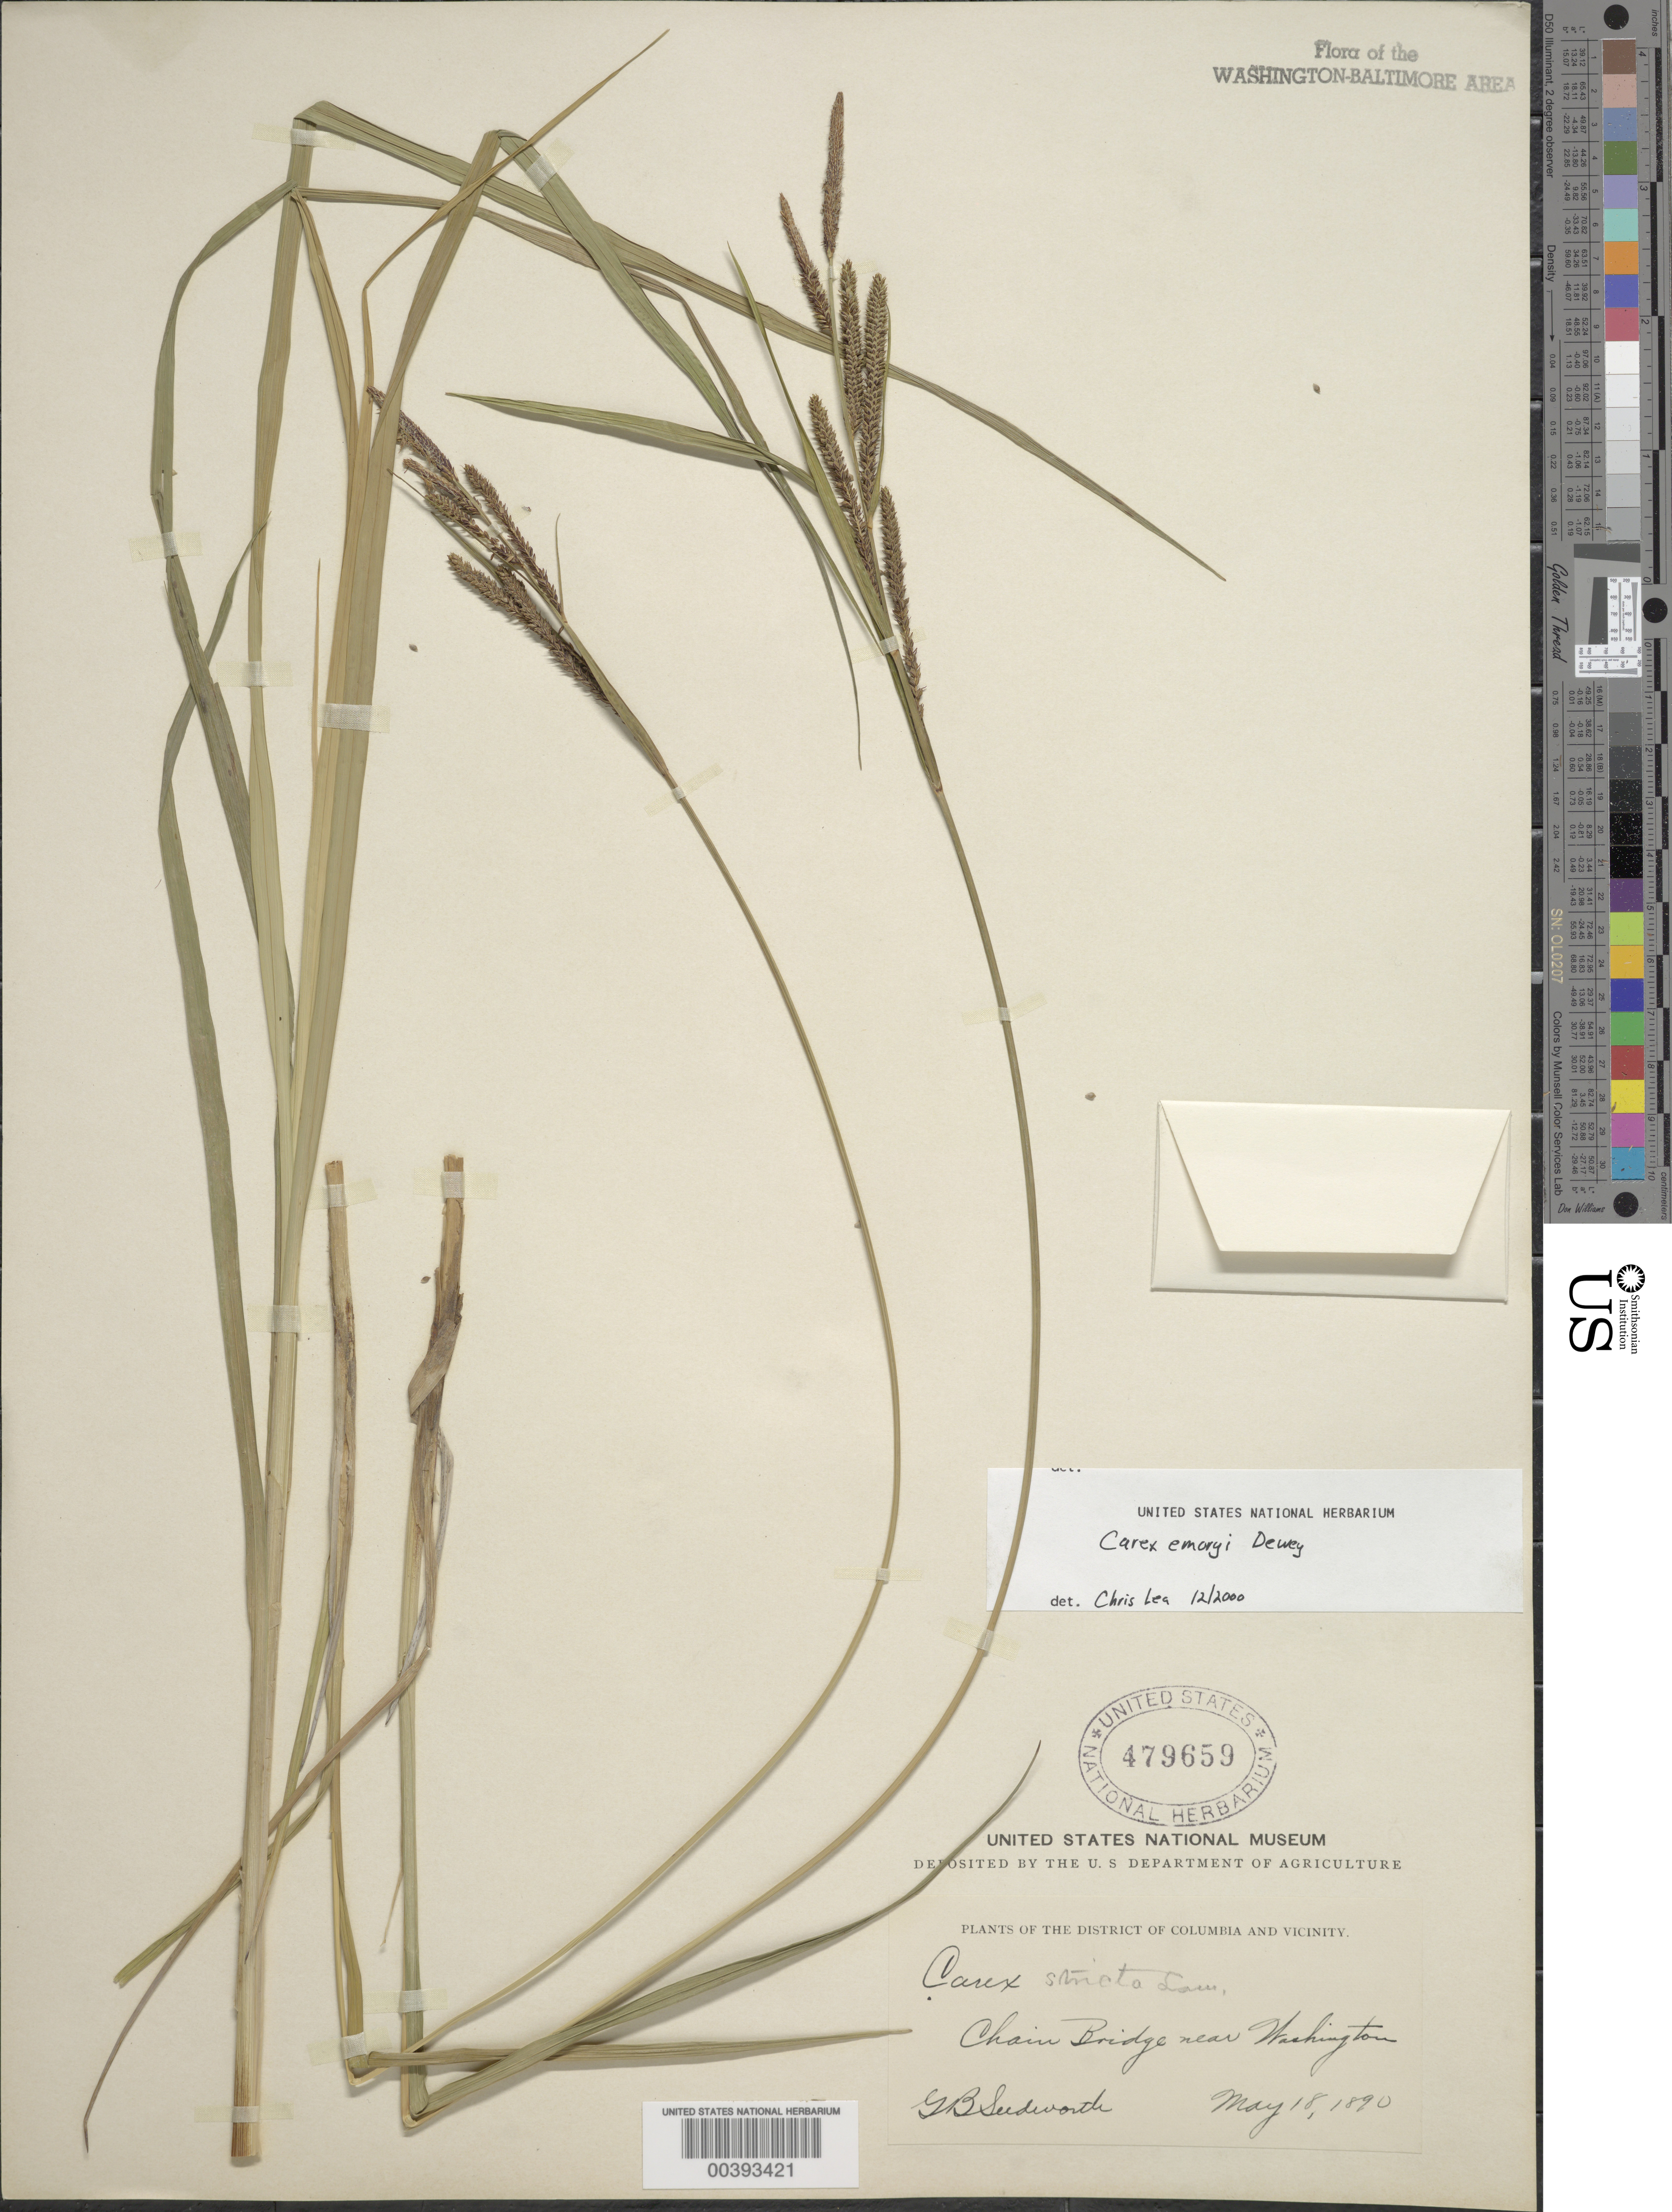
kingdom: Plantae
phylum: Tracheophyta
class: Liliopsida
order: Poales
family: Cyperaceae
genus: Carex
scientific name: Carex emoryi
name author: Dewey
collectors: G. B. Sudworth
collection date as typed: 18 May 1890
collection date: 1890-05-18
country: United States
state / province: District of Columbia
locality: Chain Bridge C. & O. Canal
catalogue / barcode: US 479659